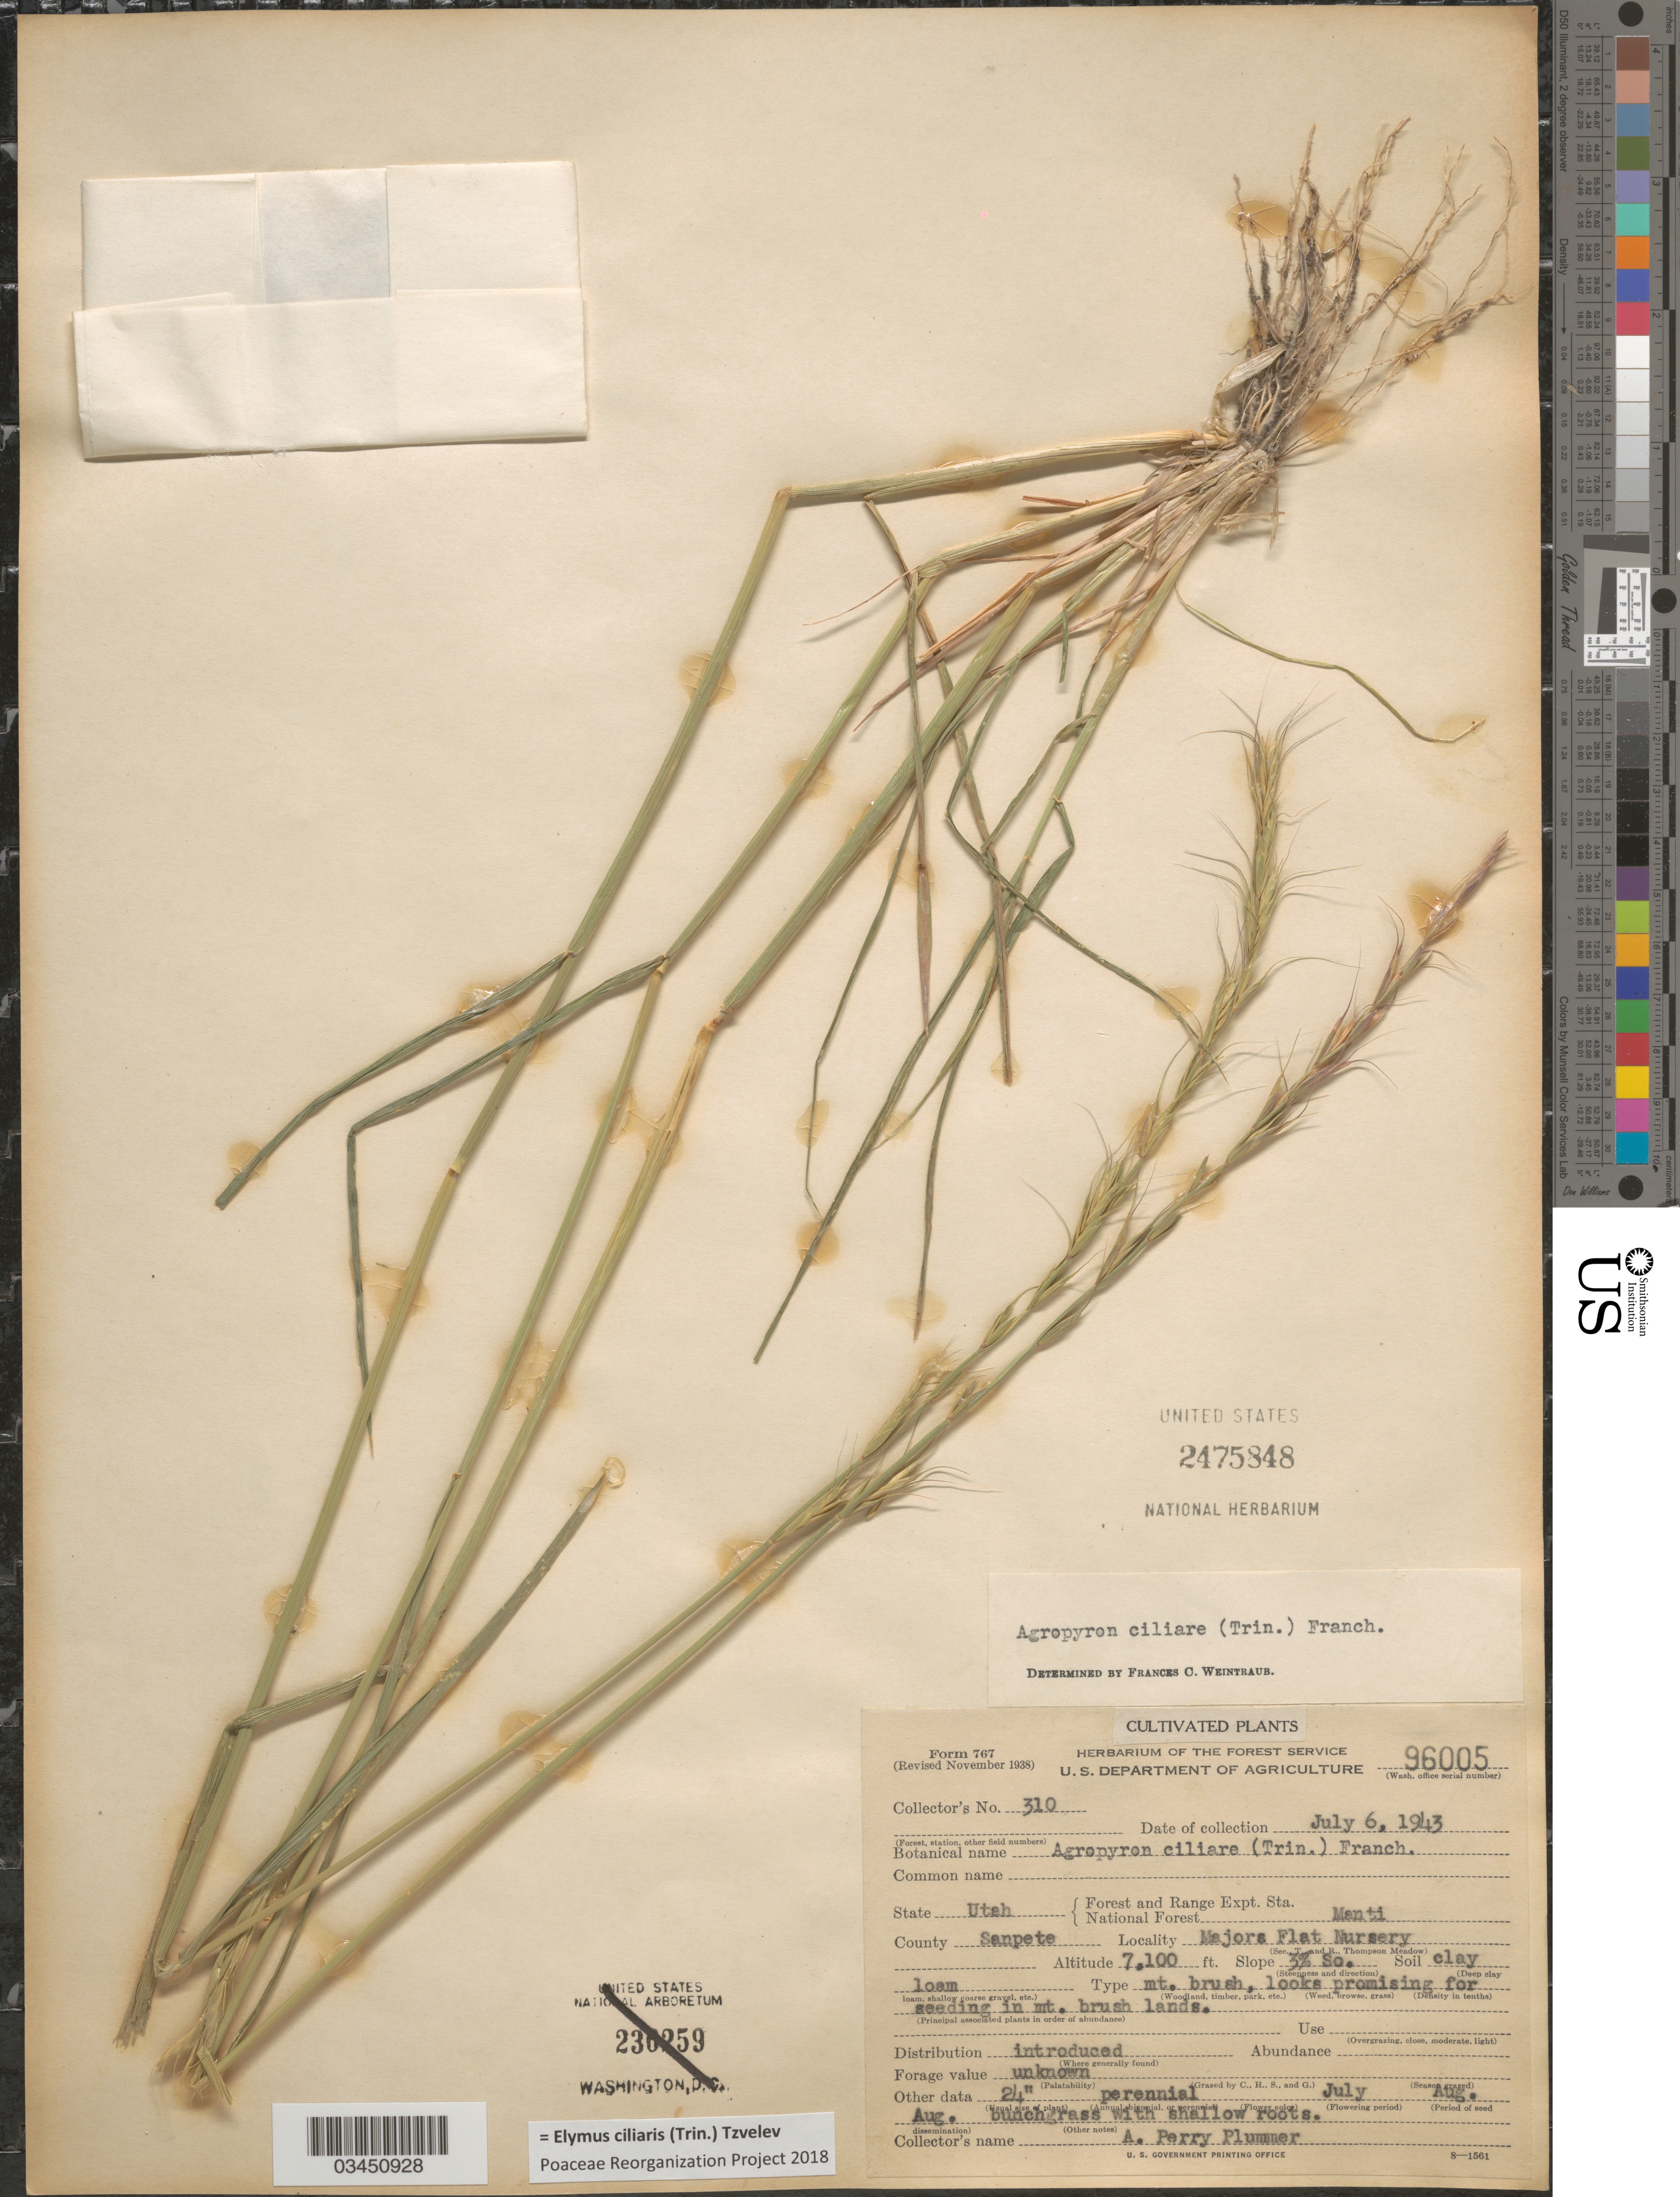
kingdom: Plantae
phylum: Tracheophyta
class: Liliopsida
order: Poales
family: Poaceae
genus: Elymus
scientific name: Elymus ciliaris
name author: (Trin.) Tzvelev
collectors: A. Plummer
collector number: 310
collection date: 1943-07-06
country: United States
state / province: Utah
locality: Forest and Range Expt. Sta. National Forest Manti. County Sanpete. Majors Flat Nursery.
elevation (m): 2164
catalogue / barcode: US 2475848